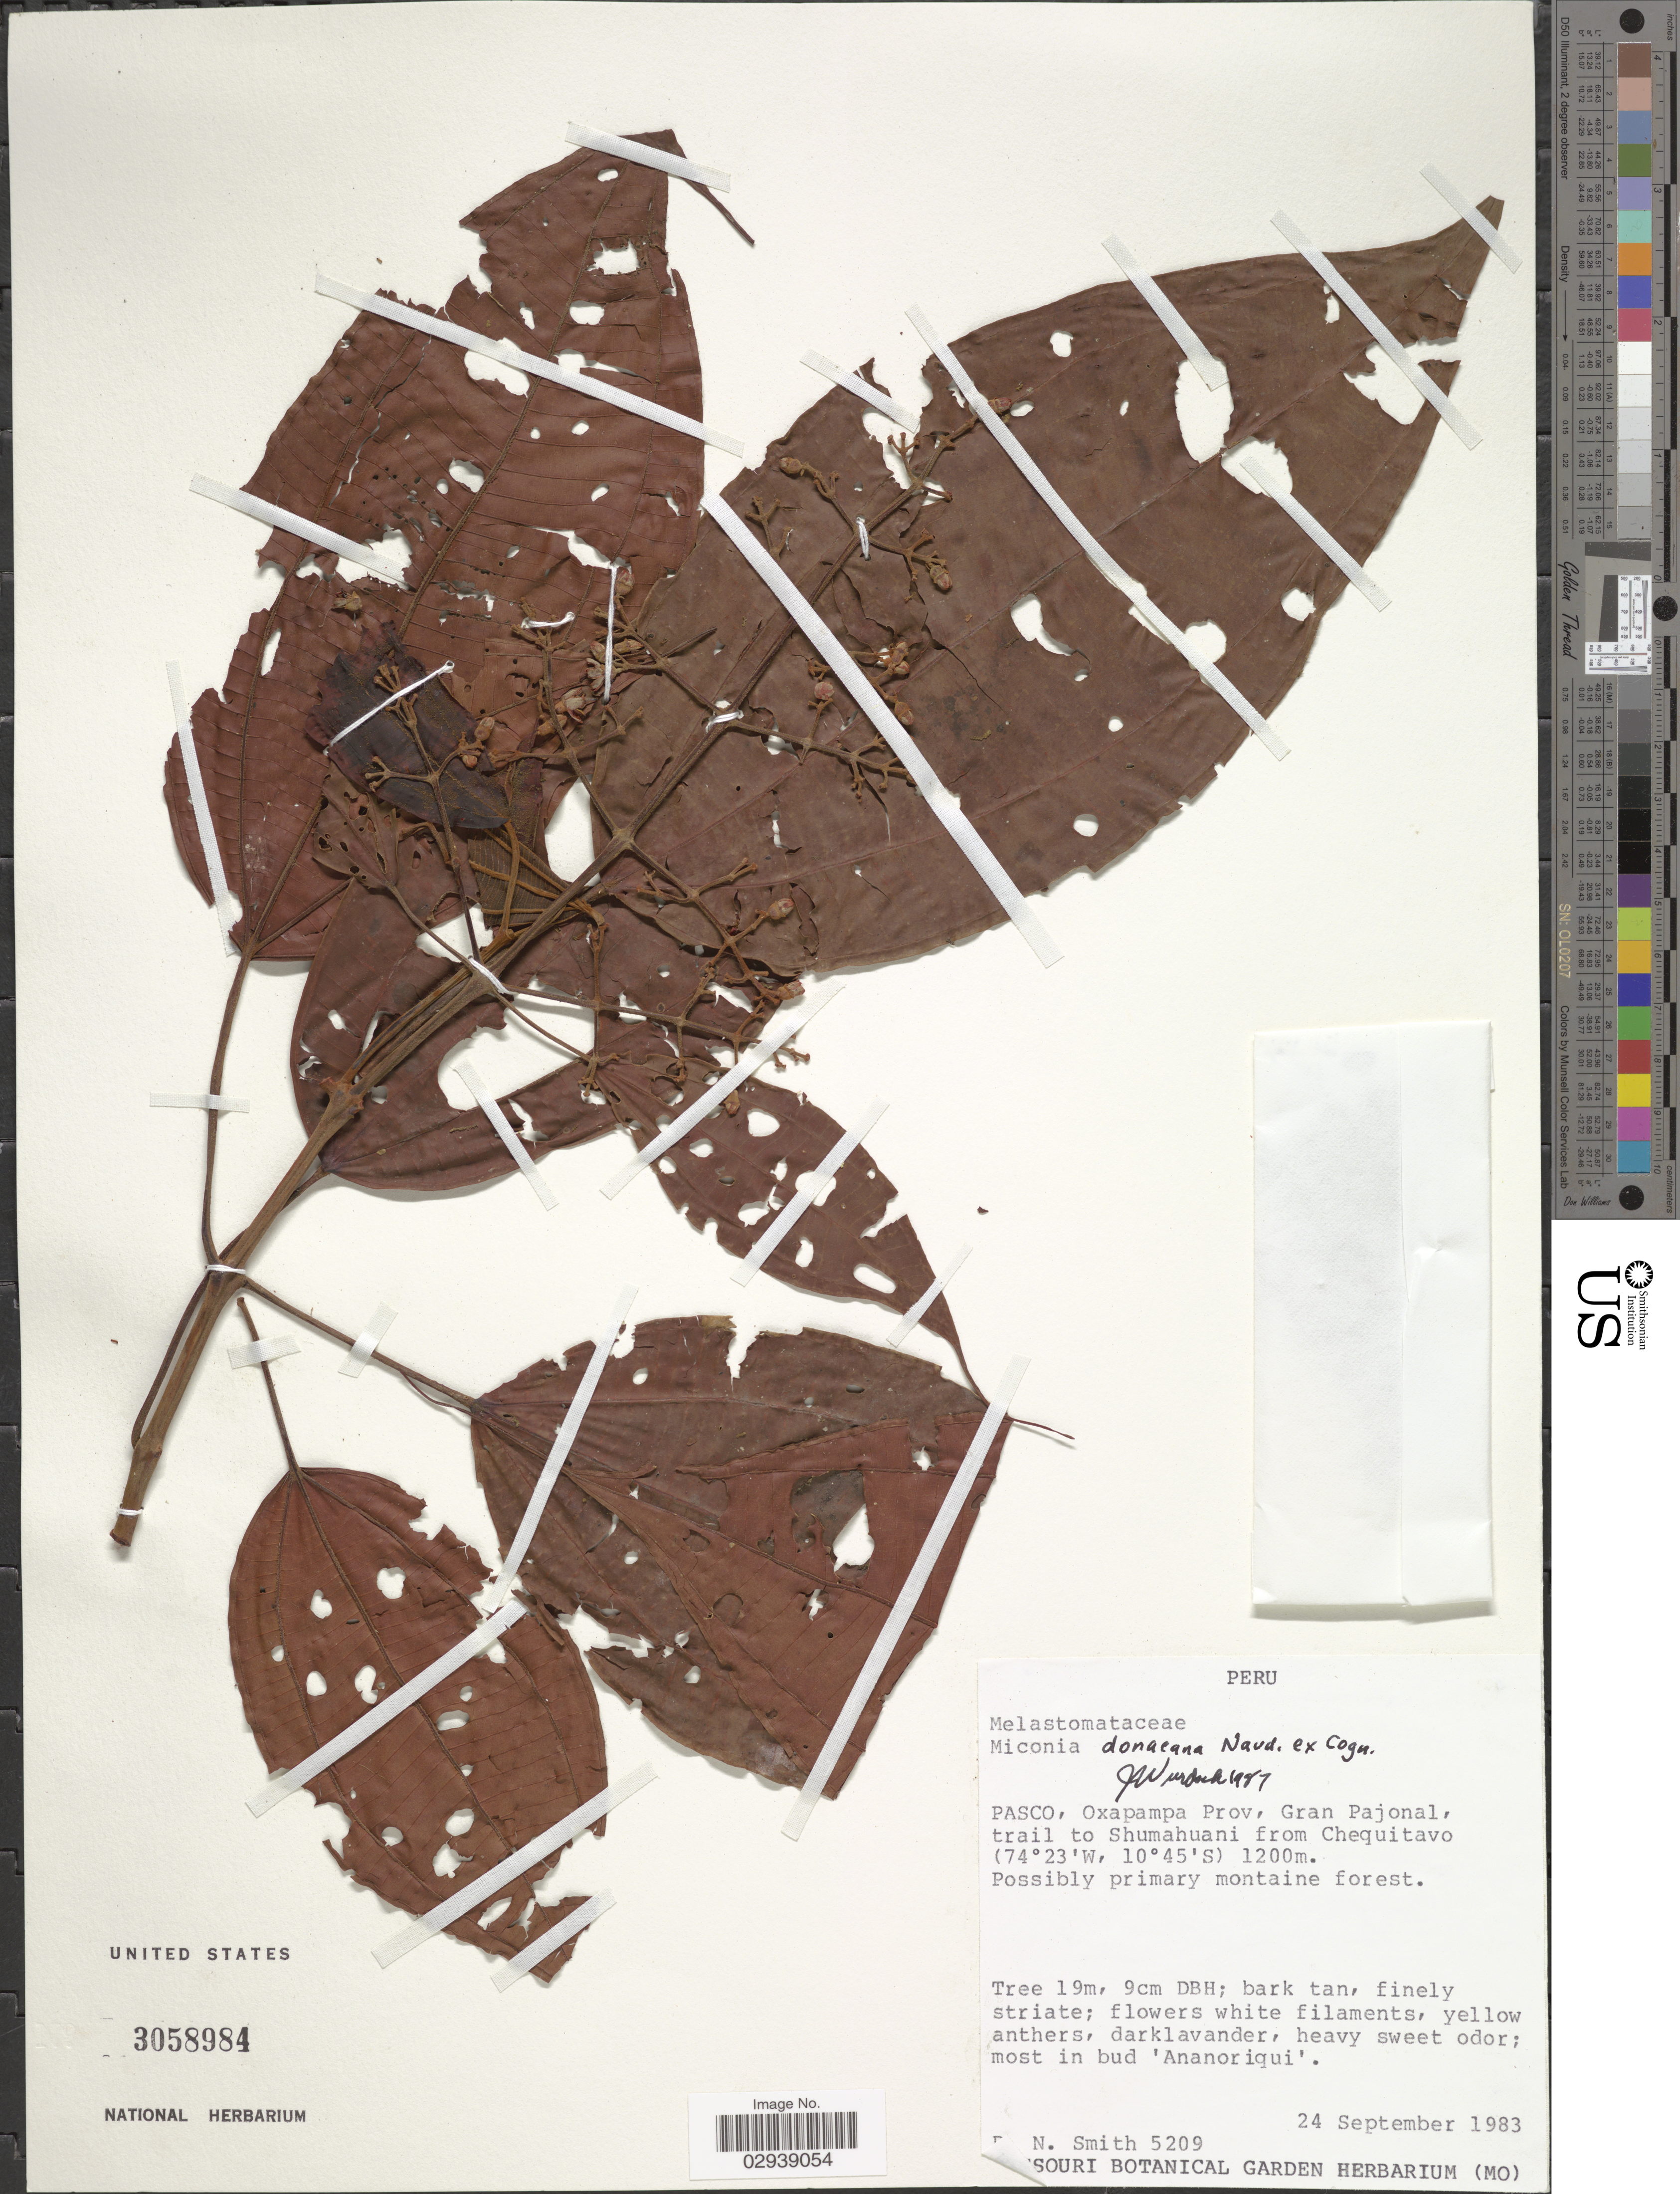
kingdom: Plantae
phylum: Tracheophyta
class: Magnoliopsida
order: Myrtales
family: Melastomataceae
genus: Miconia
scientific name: Miconia donaeana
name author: Naudin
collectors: D. Smith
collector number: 5209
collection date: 1983-09-24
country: Peru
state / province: Pasco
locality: Oxapampa Prov, Gran Pajonal, trail to Shumahuani from Chequitavo.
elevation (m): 1200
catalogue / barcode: US 3058984